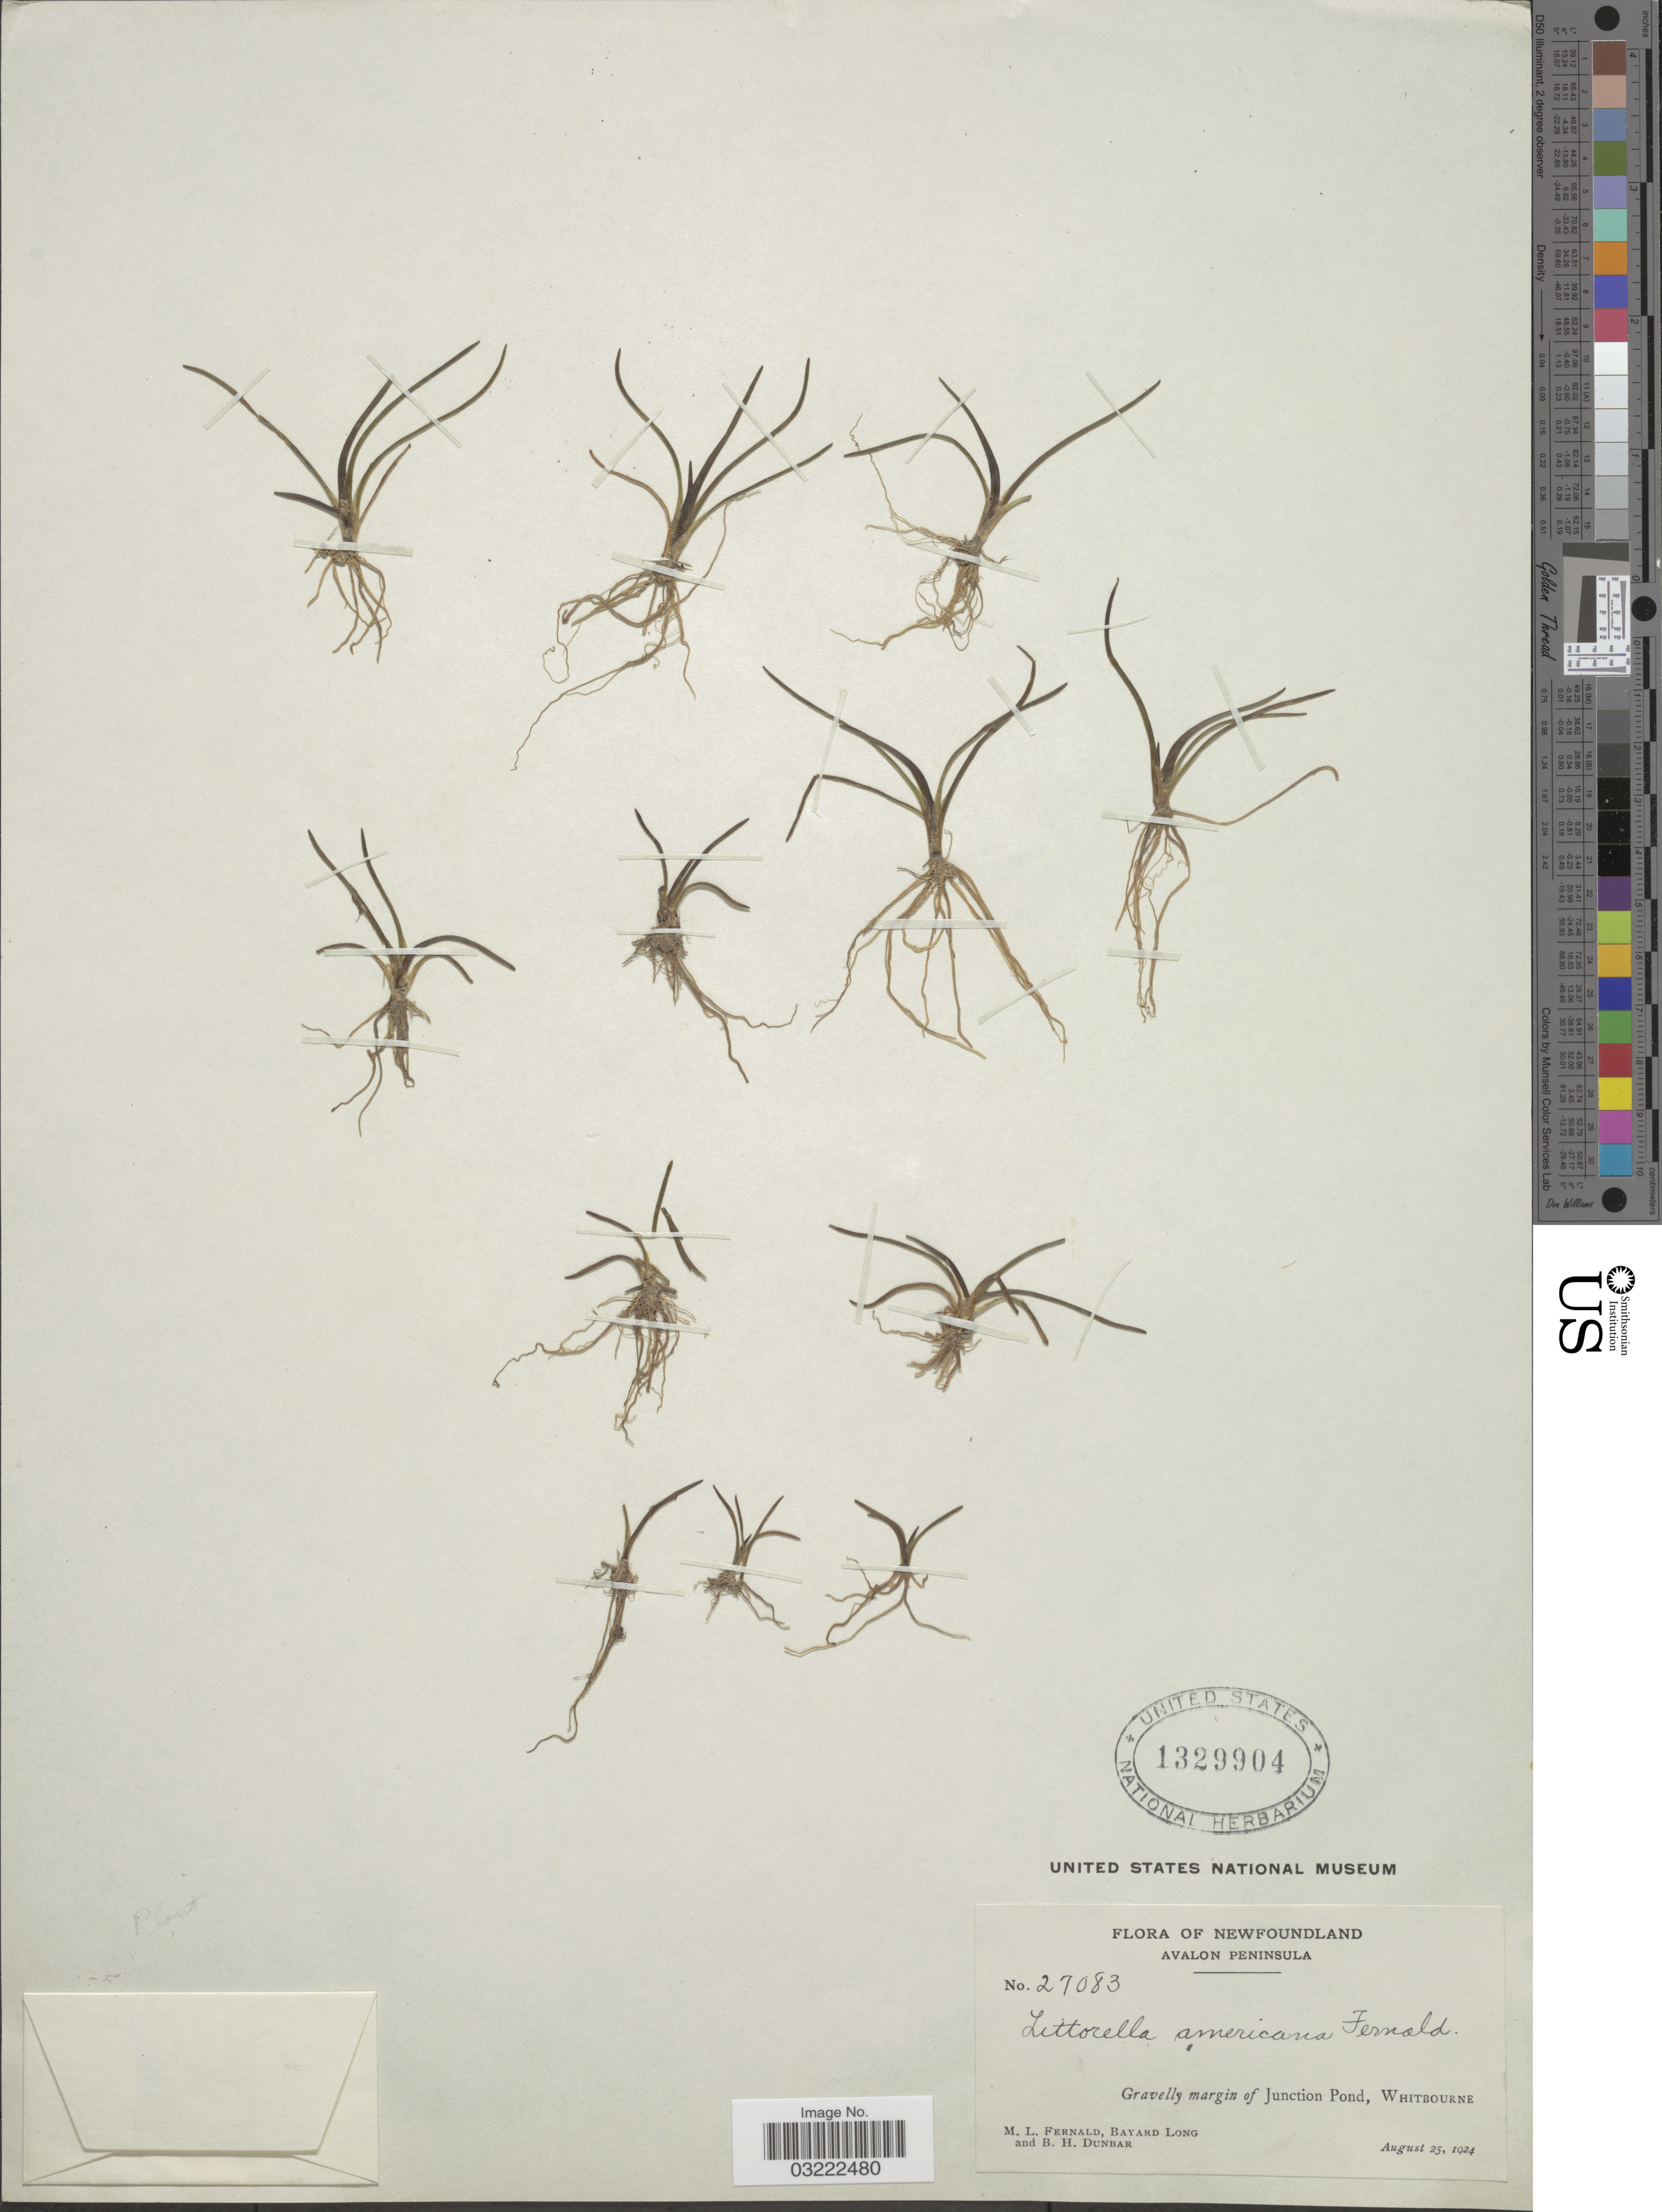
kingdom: Plantae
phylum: Tracheophyta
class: Magnoliopsida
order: Lamiales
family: Plantaginaceae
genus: Littorella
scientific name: Littorella americana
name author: Fernald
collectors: M. L. Fernald, B. Long & B. Dunbar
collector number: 27083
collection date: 1924-08-25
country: Canada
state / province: Newfoundland and Labrador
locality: Avalon Peninsula, Gravelly margin of Junction Pond, Whitbourne.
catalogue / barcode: US 1329904